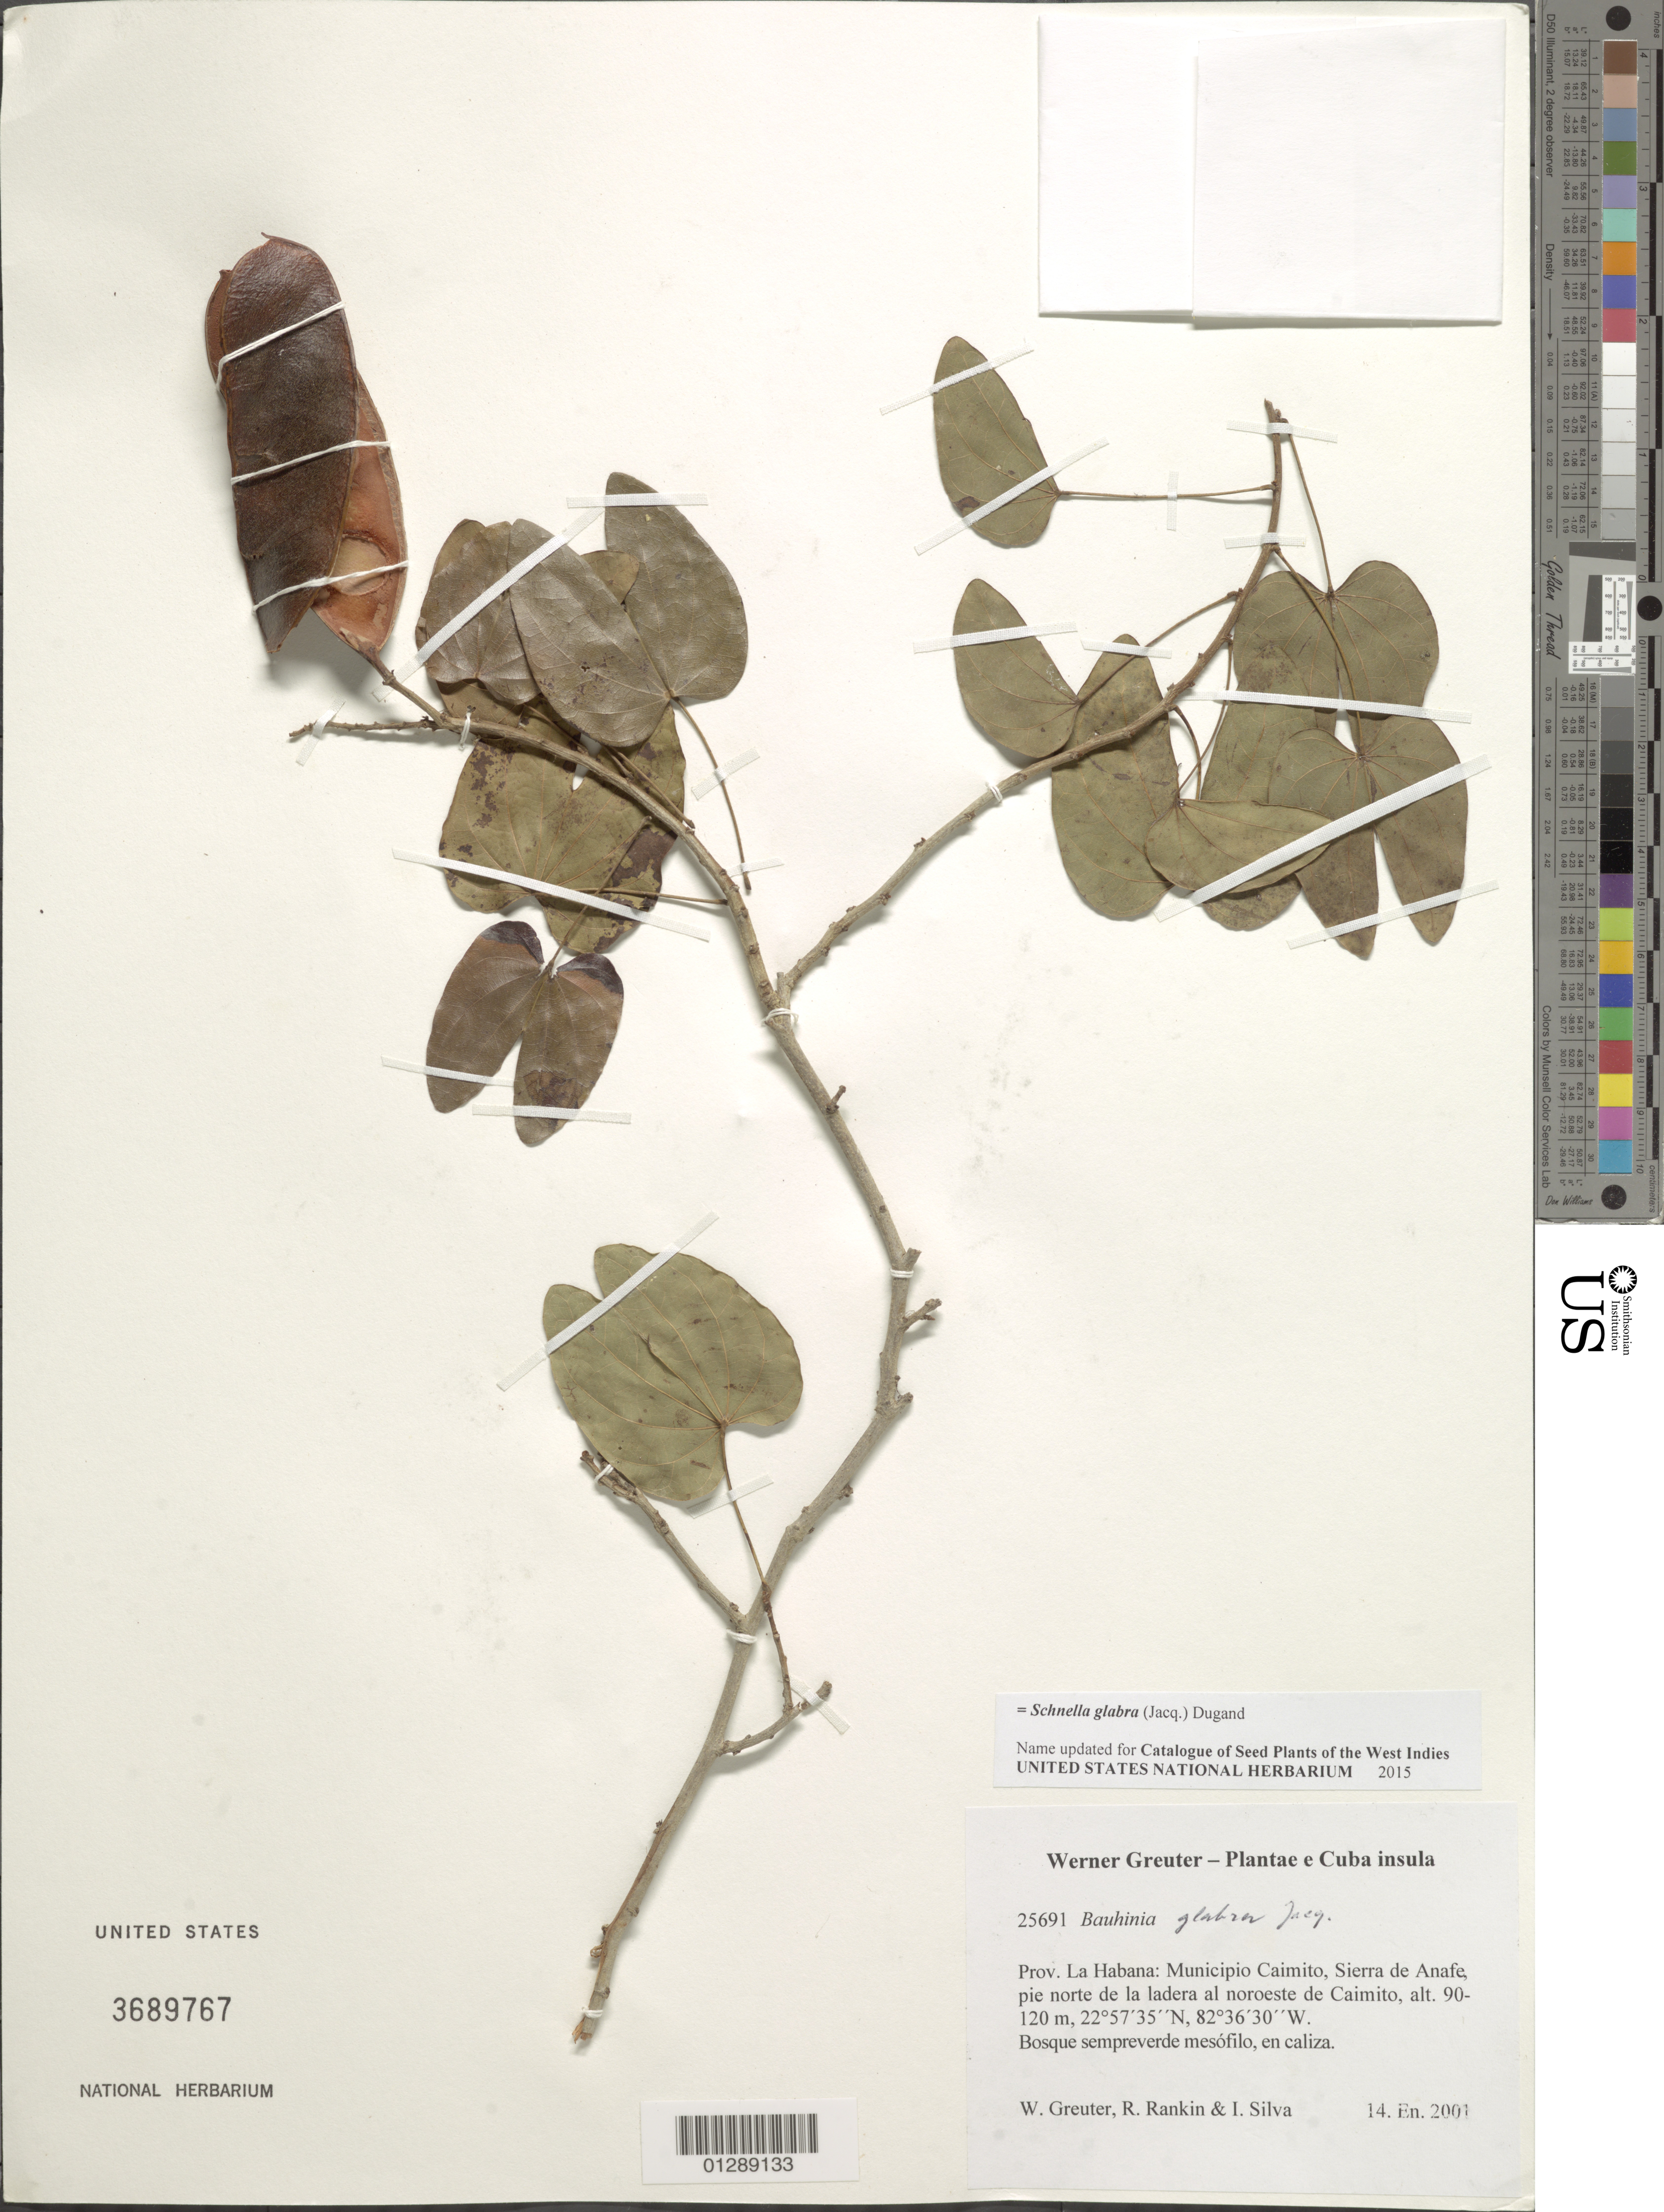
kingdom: Plantae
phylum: Tracheophyta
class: Magnoliopsida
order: Fabales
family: Fabaceae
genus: Schnella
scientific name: Schnella glabra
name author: (Jacq.) Dugand G.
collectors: W. R. Greuter, R. Rankin Rodriguez & I. Silva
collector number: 25691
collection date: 2001-01-14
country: Cuba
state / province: La Habana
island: Cuba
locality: Municipio Caimito, Sierra de Anafe, pie norte de la ladera al noreste de Caimito.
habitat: Bosque sempreverde mesófilo, en caliza.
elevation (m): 90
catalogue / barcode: US 3689767